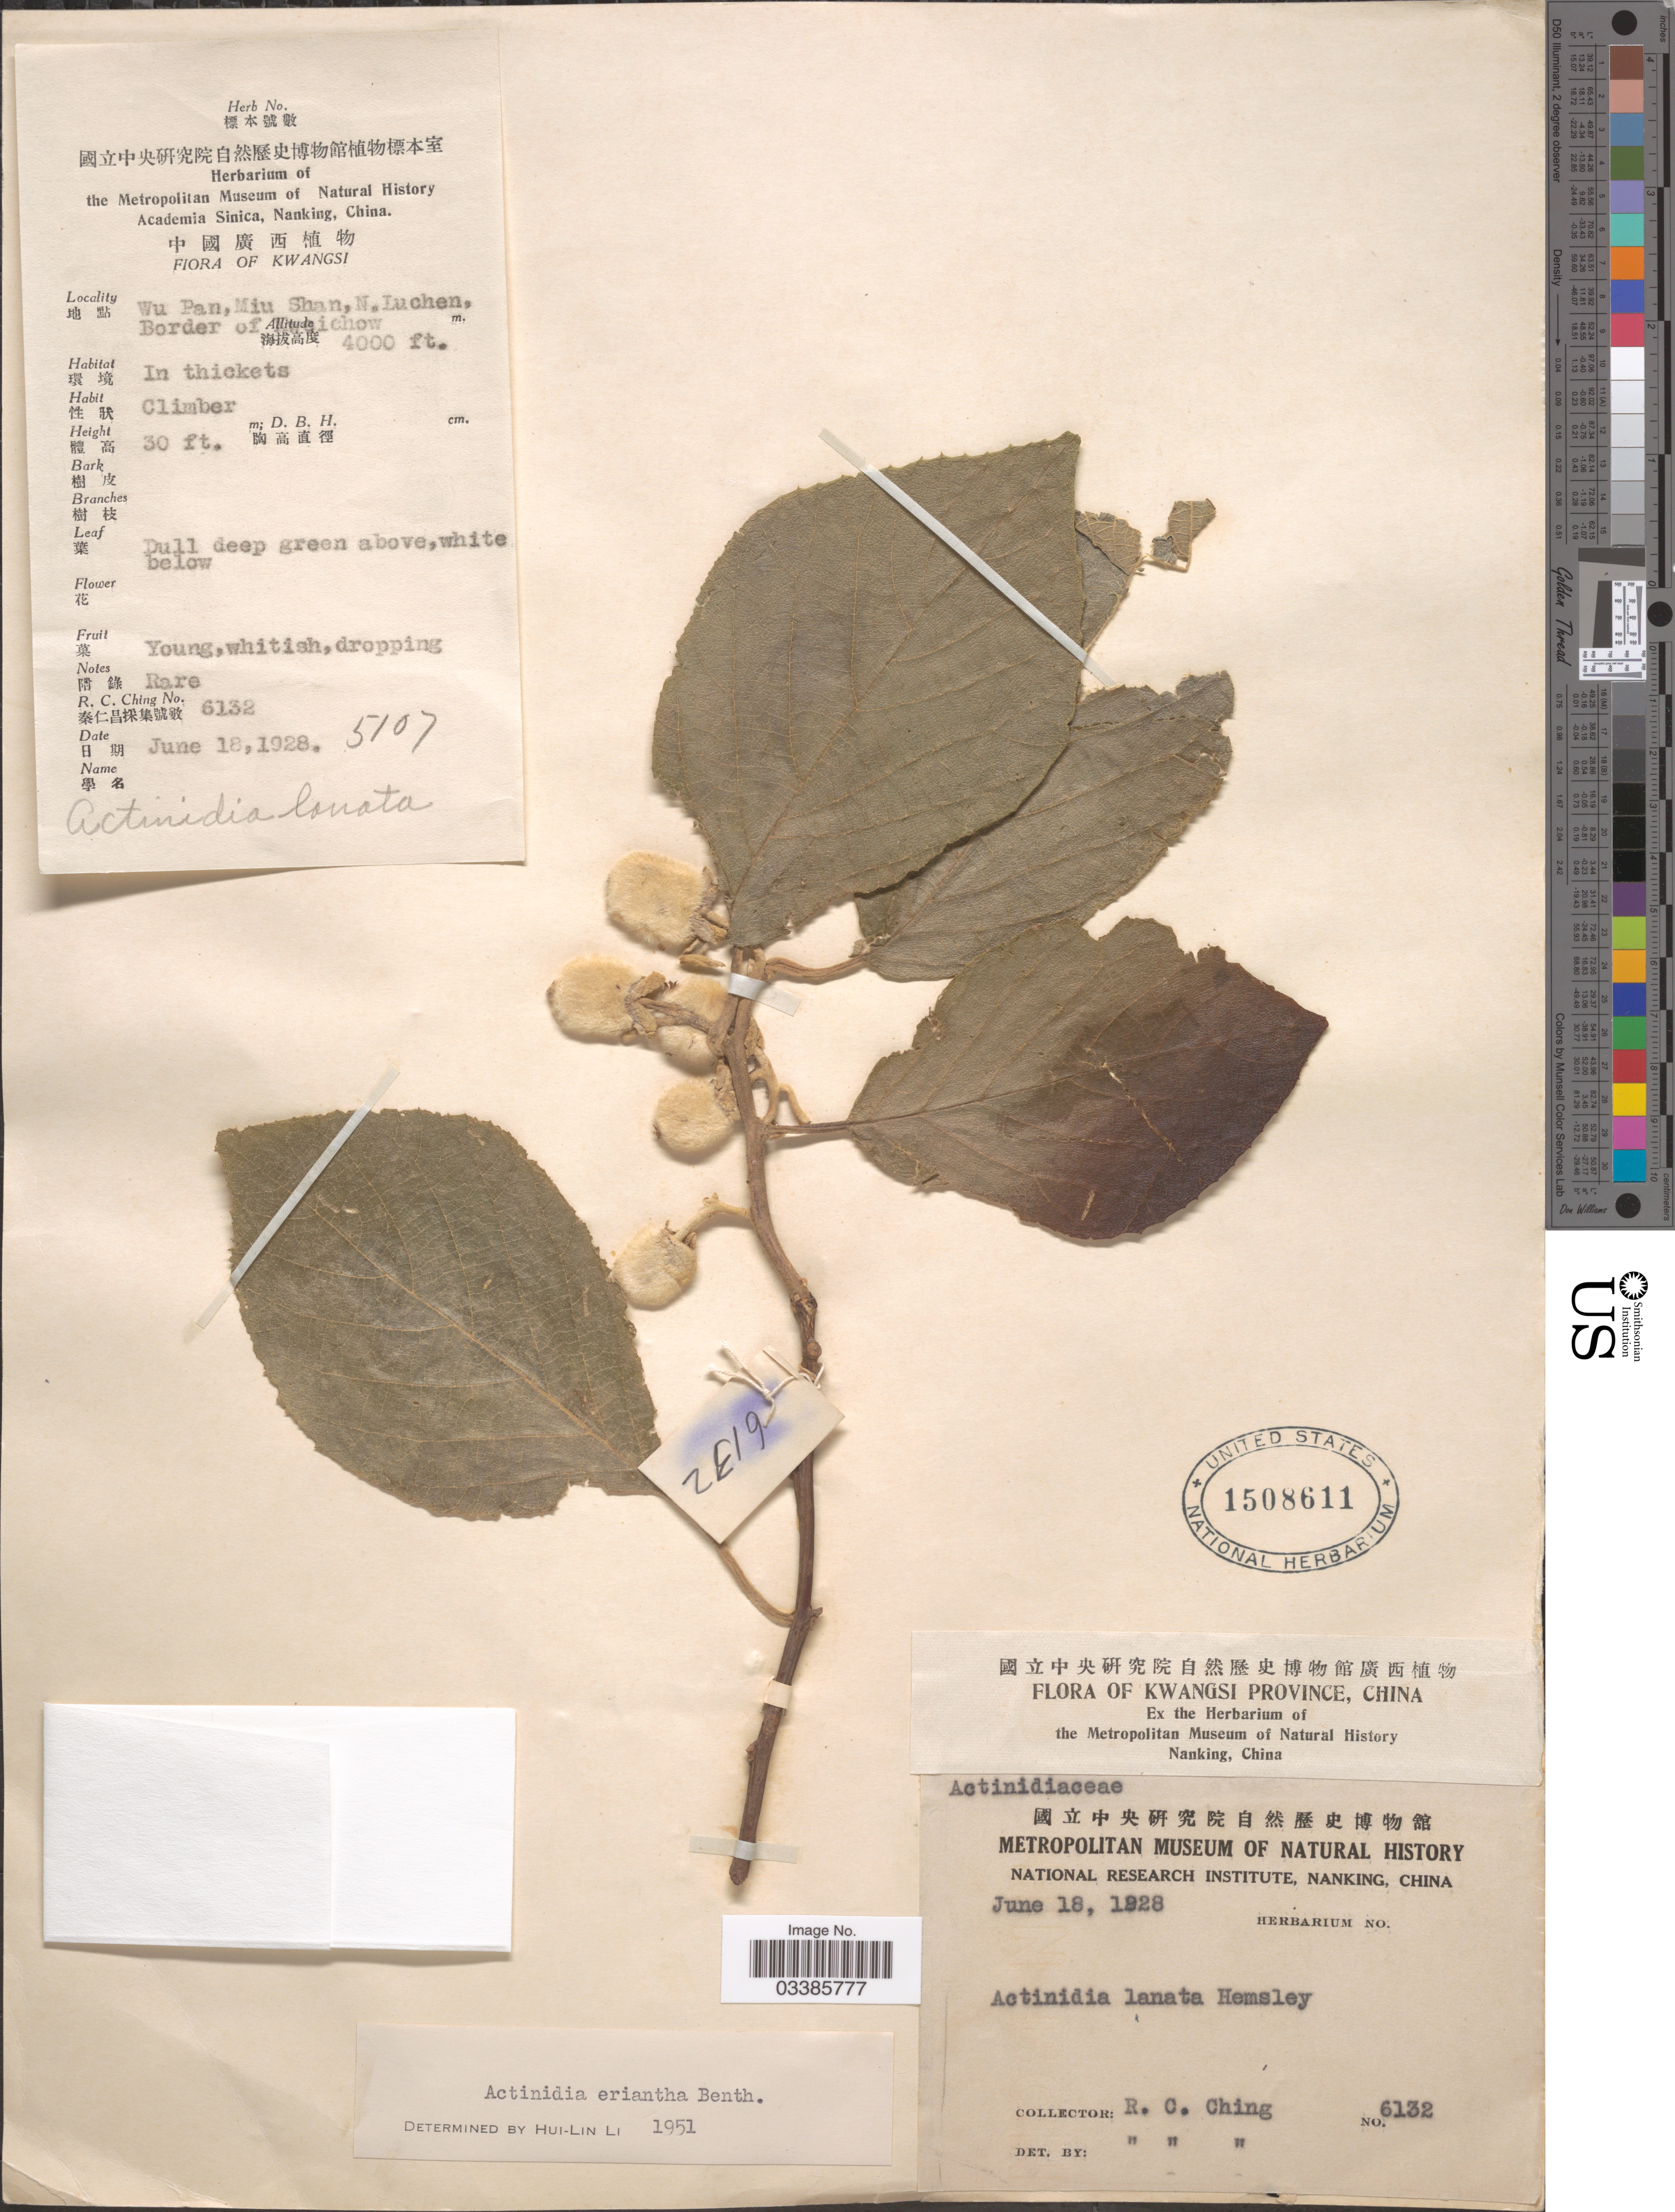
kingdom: Plantae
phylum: Tracheophyta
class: Magnoliopsida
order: Ericales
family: Actinidiaceae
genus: Actinidia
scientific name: Actinidia eriantha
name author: Benth.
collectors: R. C. Ching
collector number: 6132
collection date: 1928-06-18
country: China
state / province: Guangxi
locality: Kwangsi. Wu Pan, Miu Shan, N. Luchen, Border of Kweichow.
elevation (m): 1219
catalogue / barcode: US 1508611